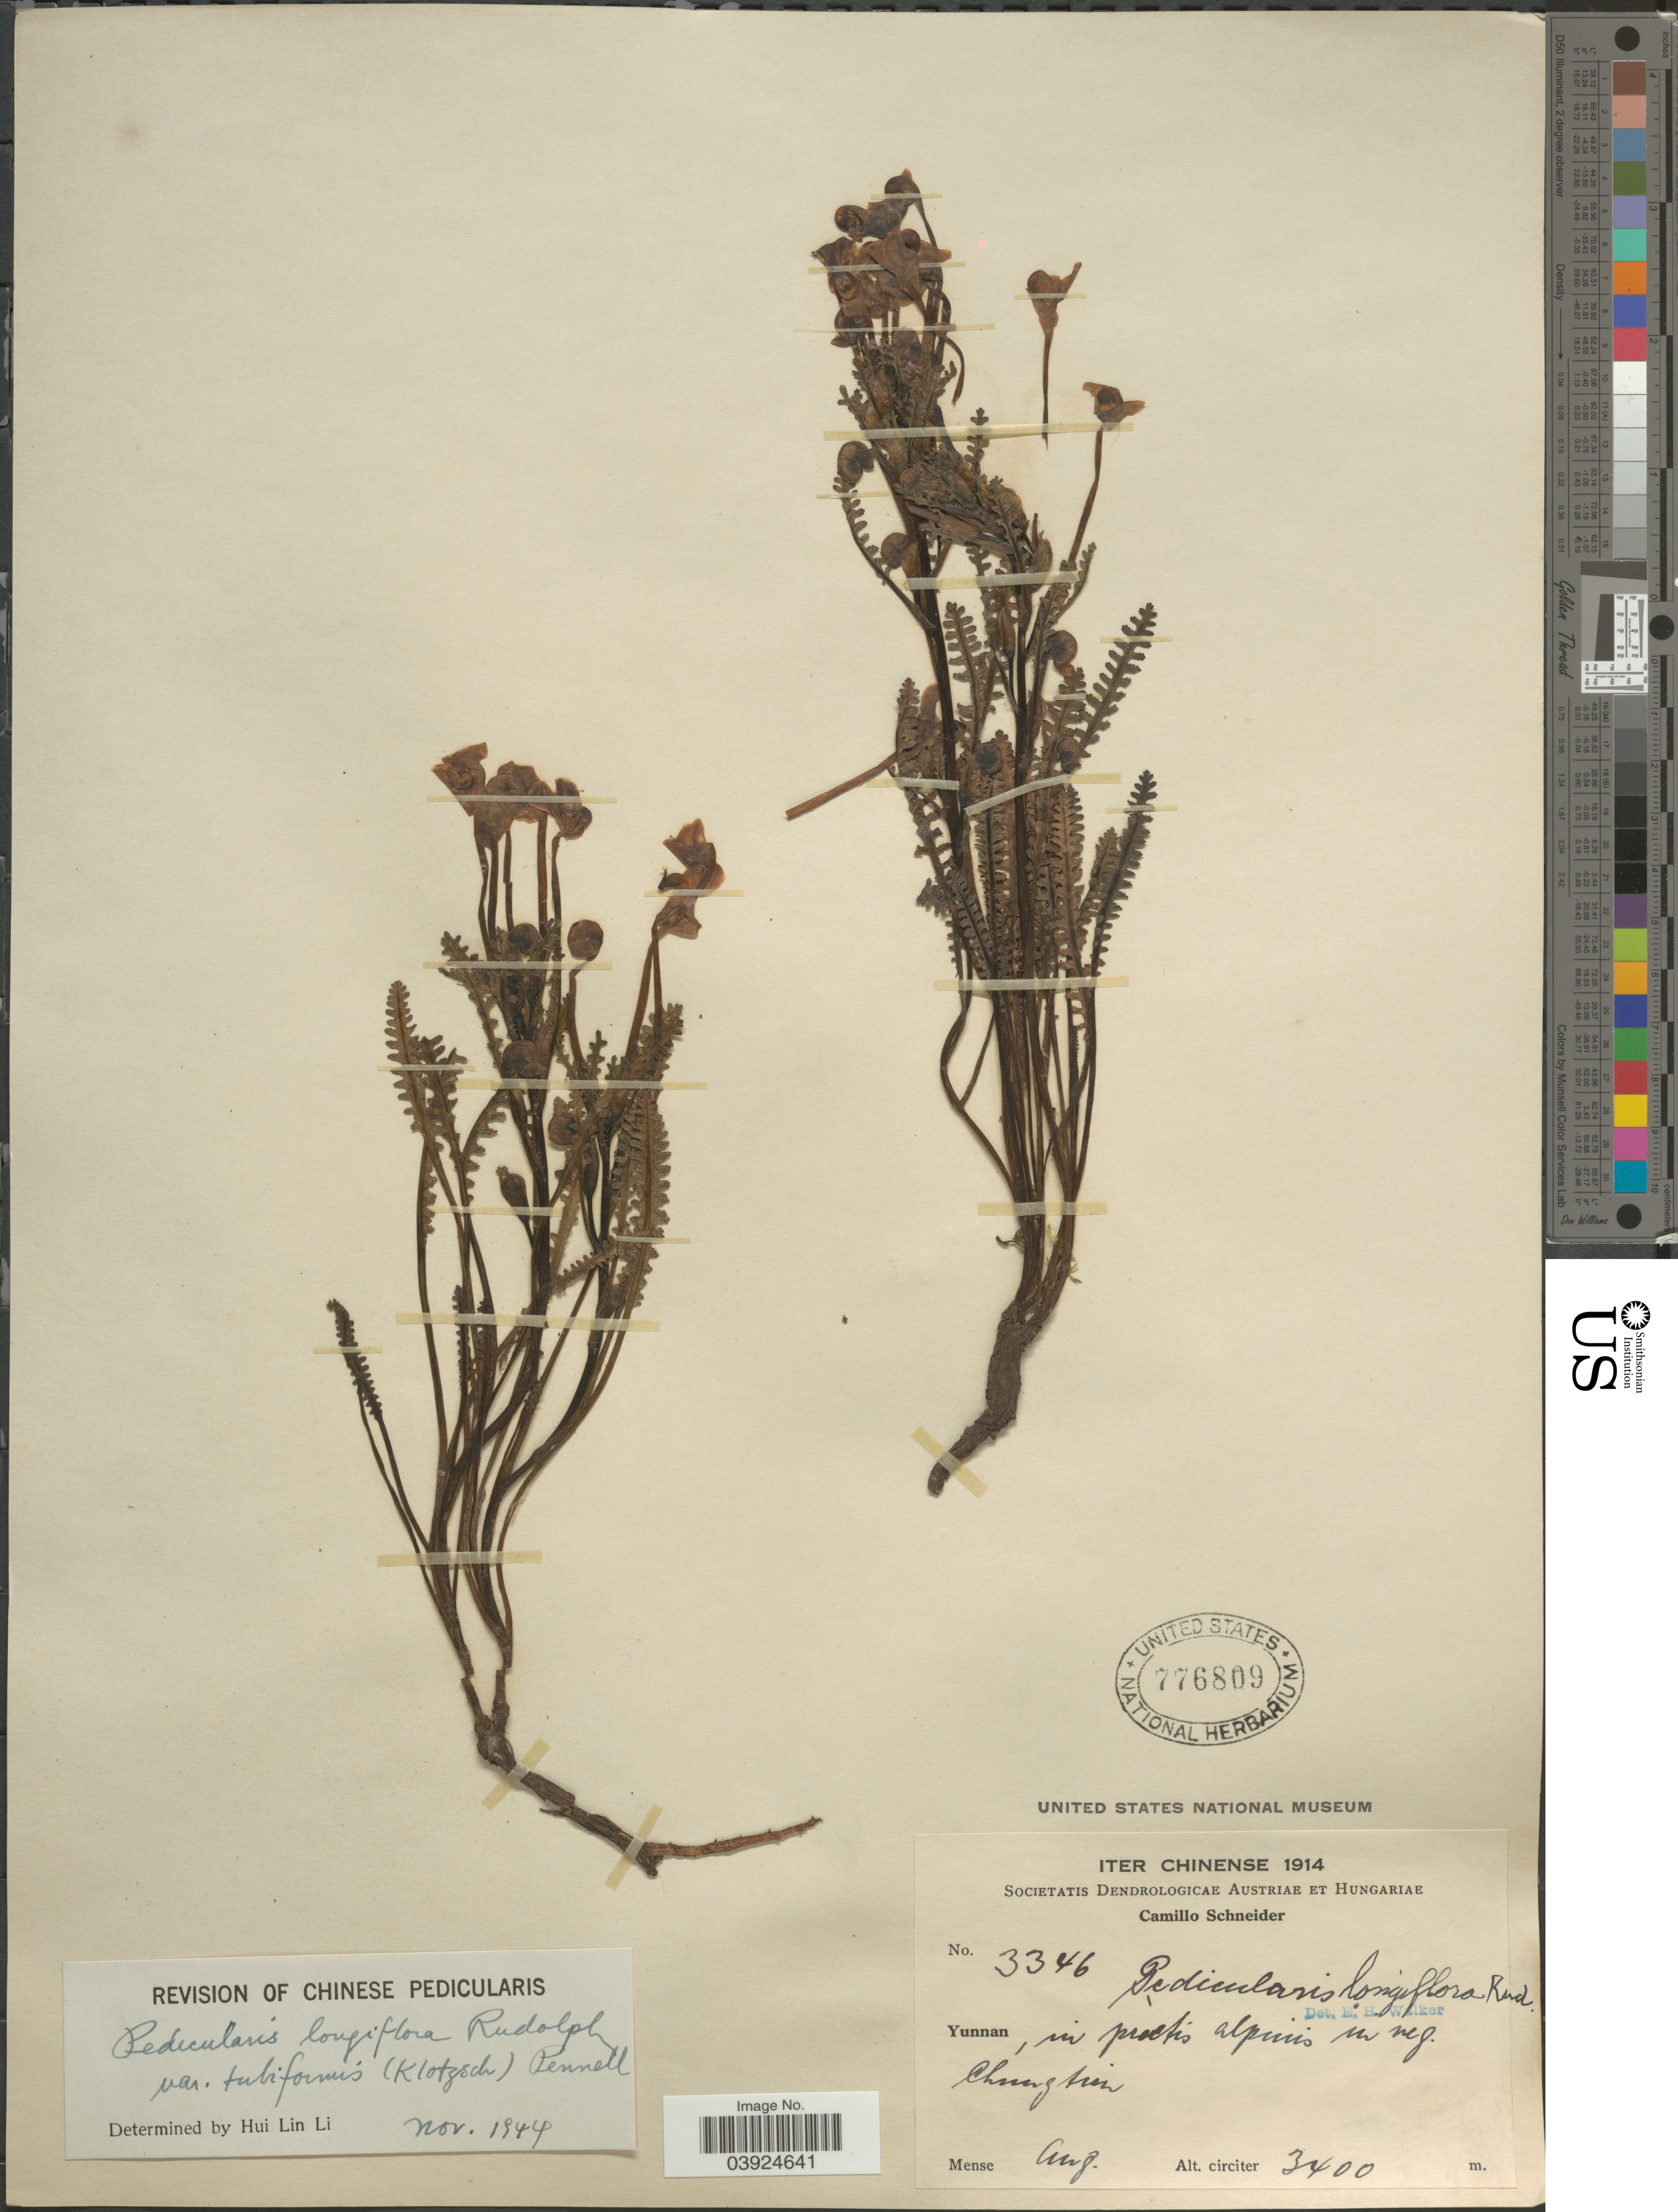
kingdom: Plantae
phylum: Tracheophyta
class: Magnoliopsida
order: Lamiales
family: Orobanchaceae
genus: Pedicularis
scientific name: Pedicularis longiflora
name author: Rudolph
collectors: C. K. Schneider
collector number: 3346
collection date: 1914-08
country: China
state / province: Yunnan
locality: In pratis alpinis in reg. Chungtien.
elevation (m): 3400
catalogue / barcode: US 776809